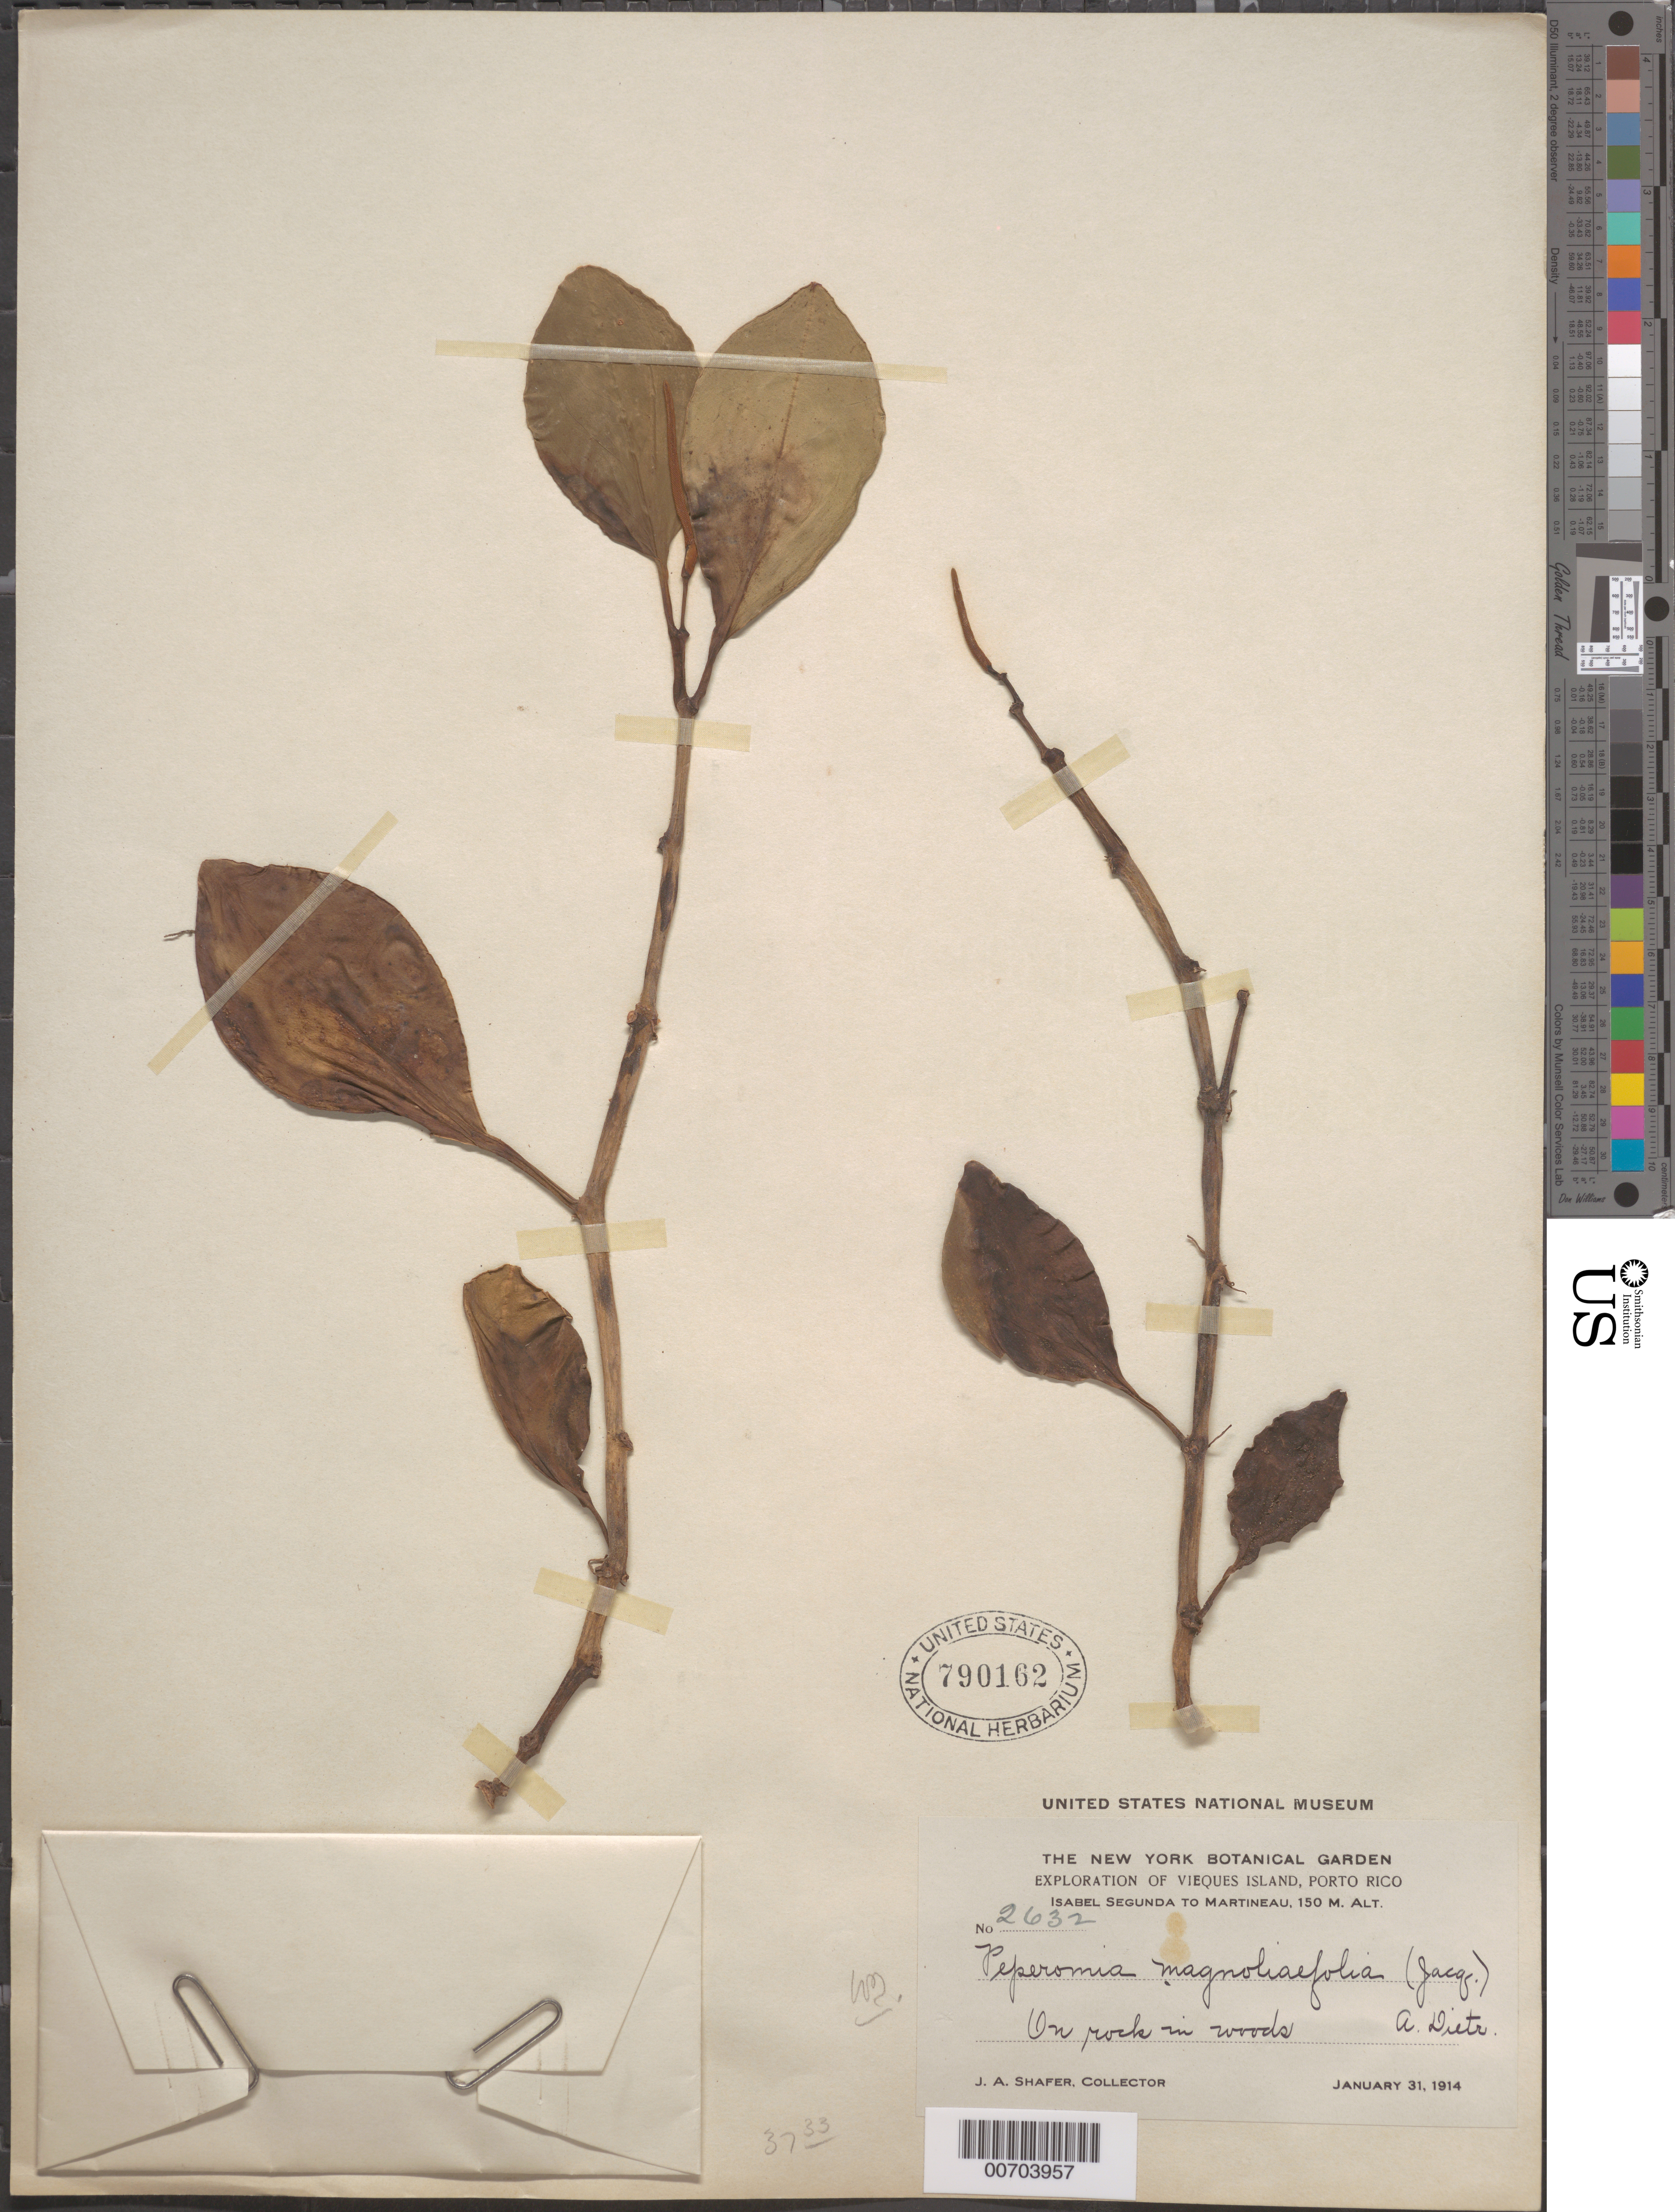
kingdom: Plantae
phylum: Tracheophyta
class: Magnoliopsida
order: Piperales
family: Piperaceae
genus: Peperomia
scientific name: Peperomia magnoliifolia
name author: (Jacq.) A. Dietr.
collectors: J. A. Shafer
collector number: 2632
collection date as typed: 31 Jan 1914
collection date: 1914-01-31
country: Puerto Rico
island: Vieques Island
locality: Isabel Segunda to Martineau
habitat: On rock in woods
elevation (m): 150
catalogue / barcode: US 790162